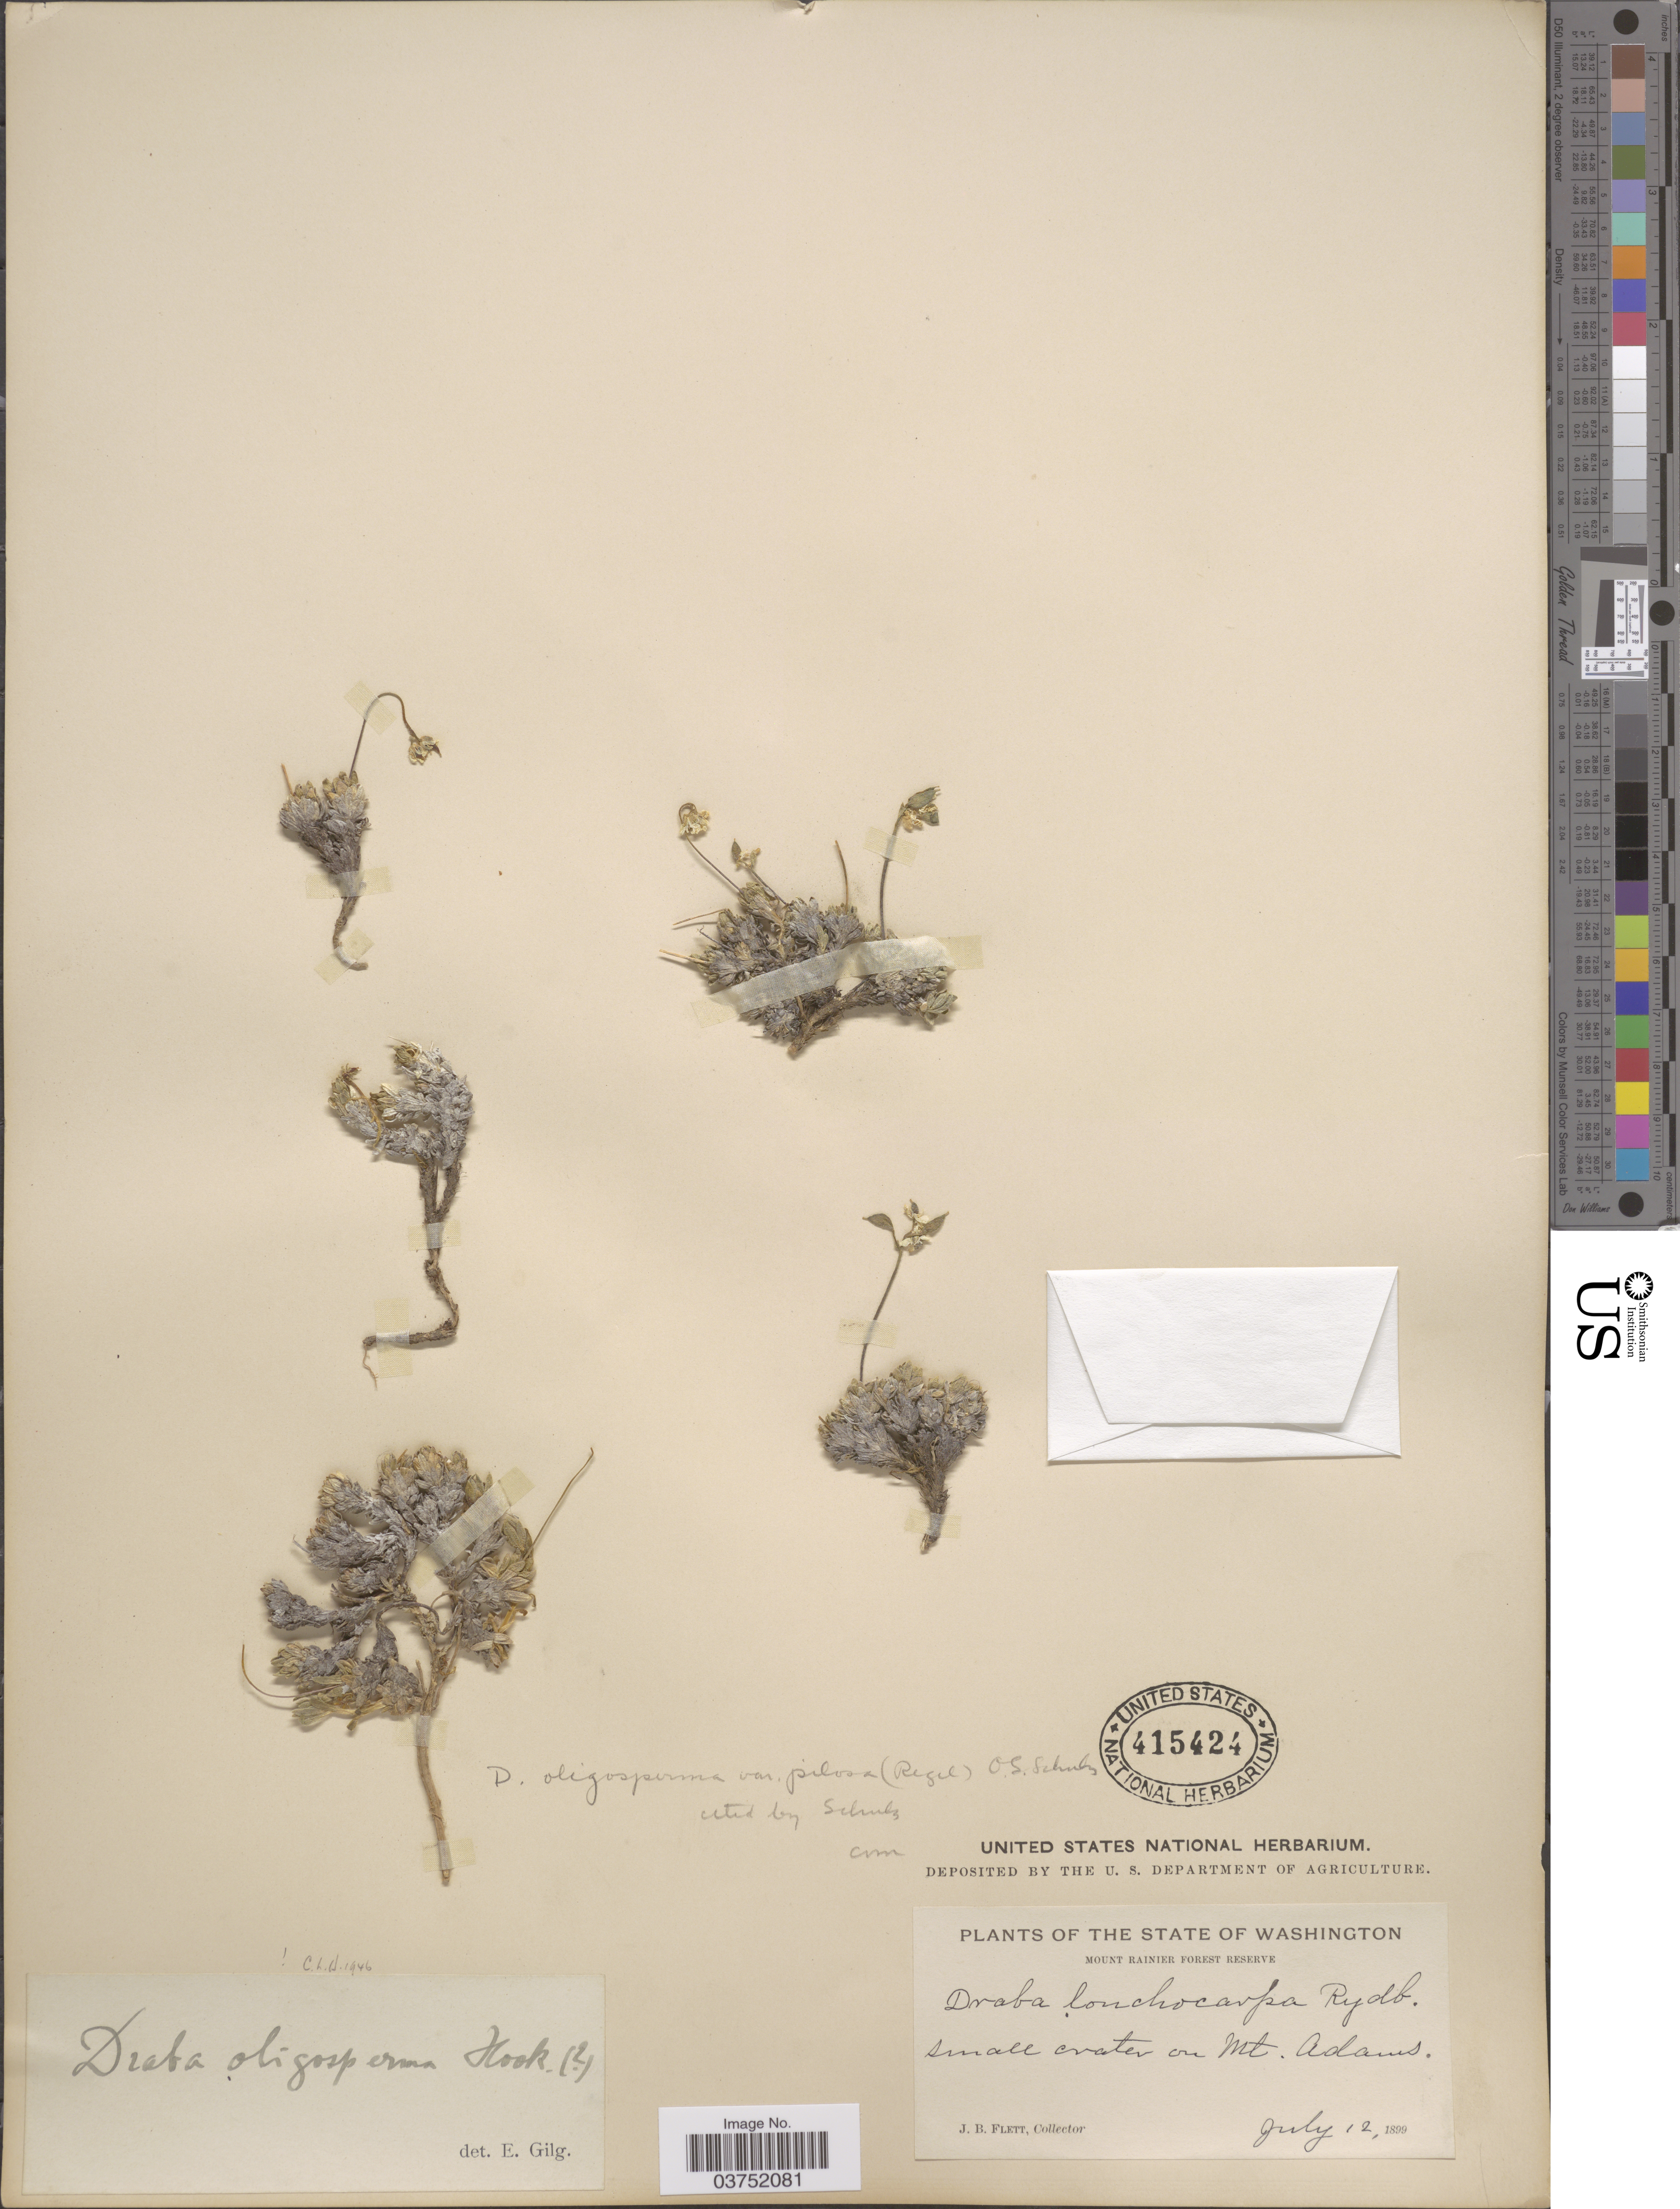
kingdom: Plantae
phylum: Tracheophyta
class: Magnoliopsida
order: Brassicales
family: Brassicaceae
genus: Draba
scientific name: Draba oligosperma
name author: Hook.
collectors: J. Flett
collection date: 1899-07-12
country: United States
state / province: Washington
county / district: Yakima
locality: Mount Rainer Forest Reserve. Small crater on Mt. Adams.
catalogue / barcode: US 415424